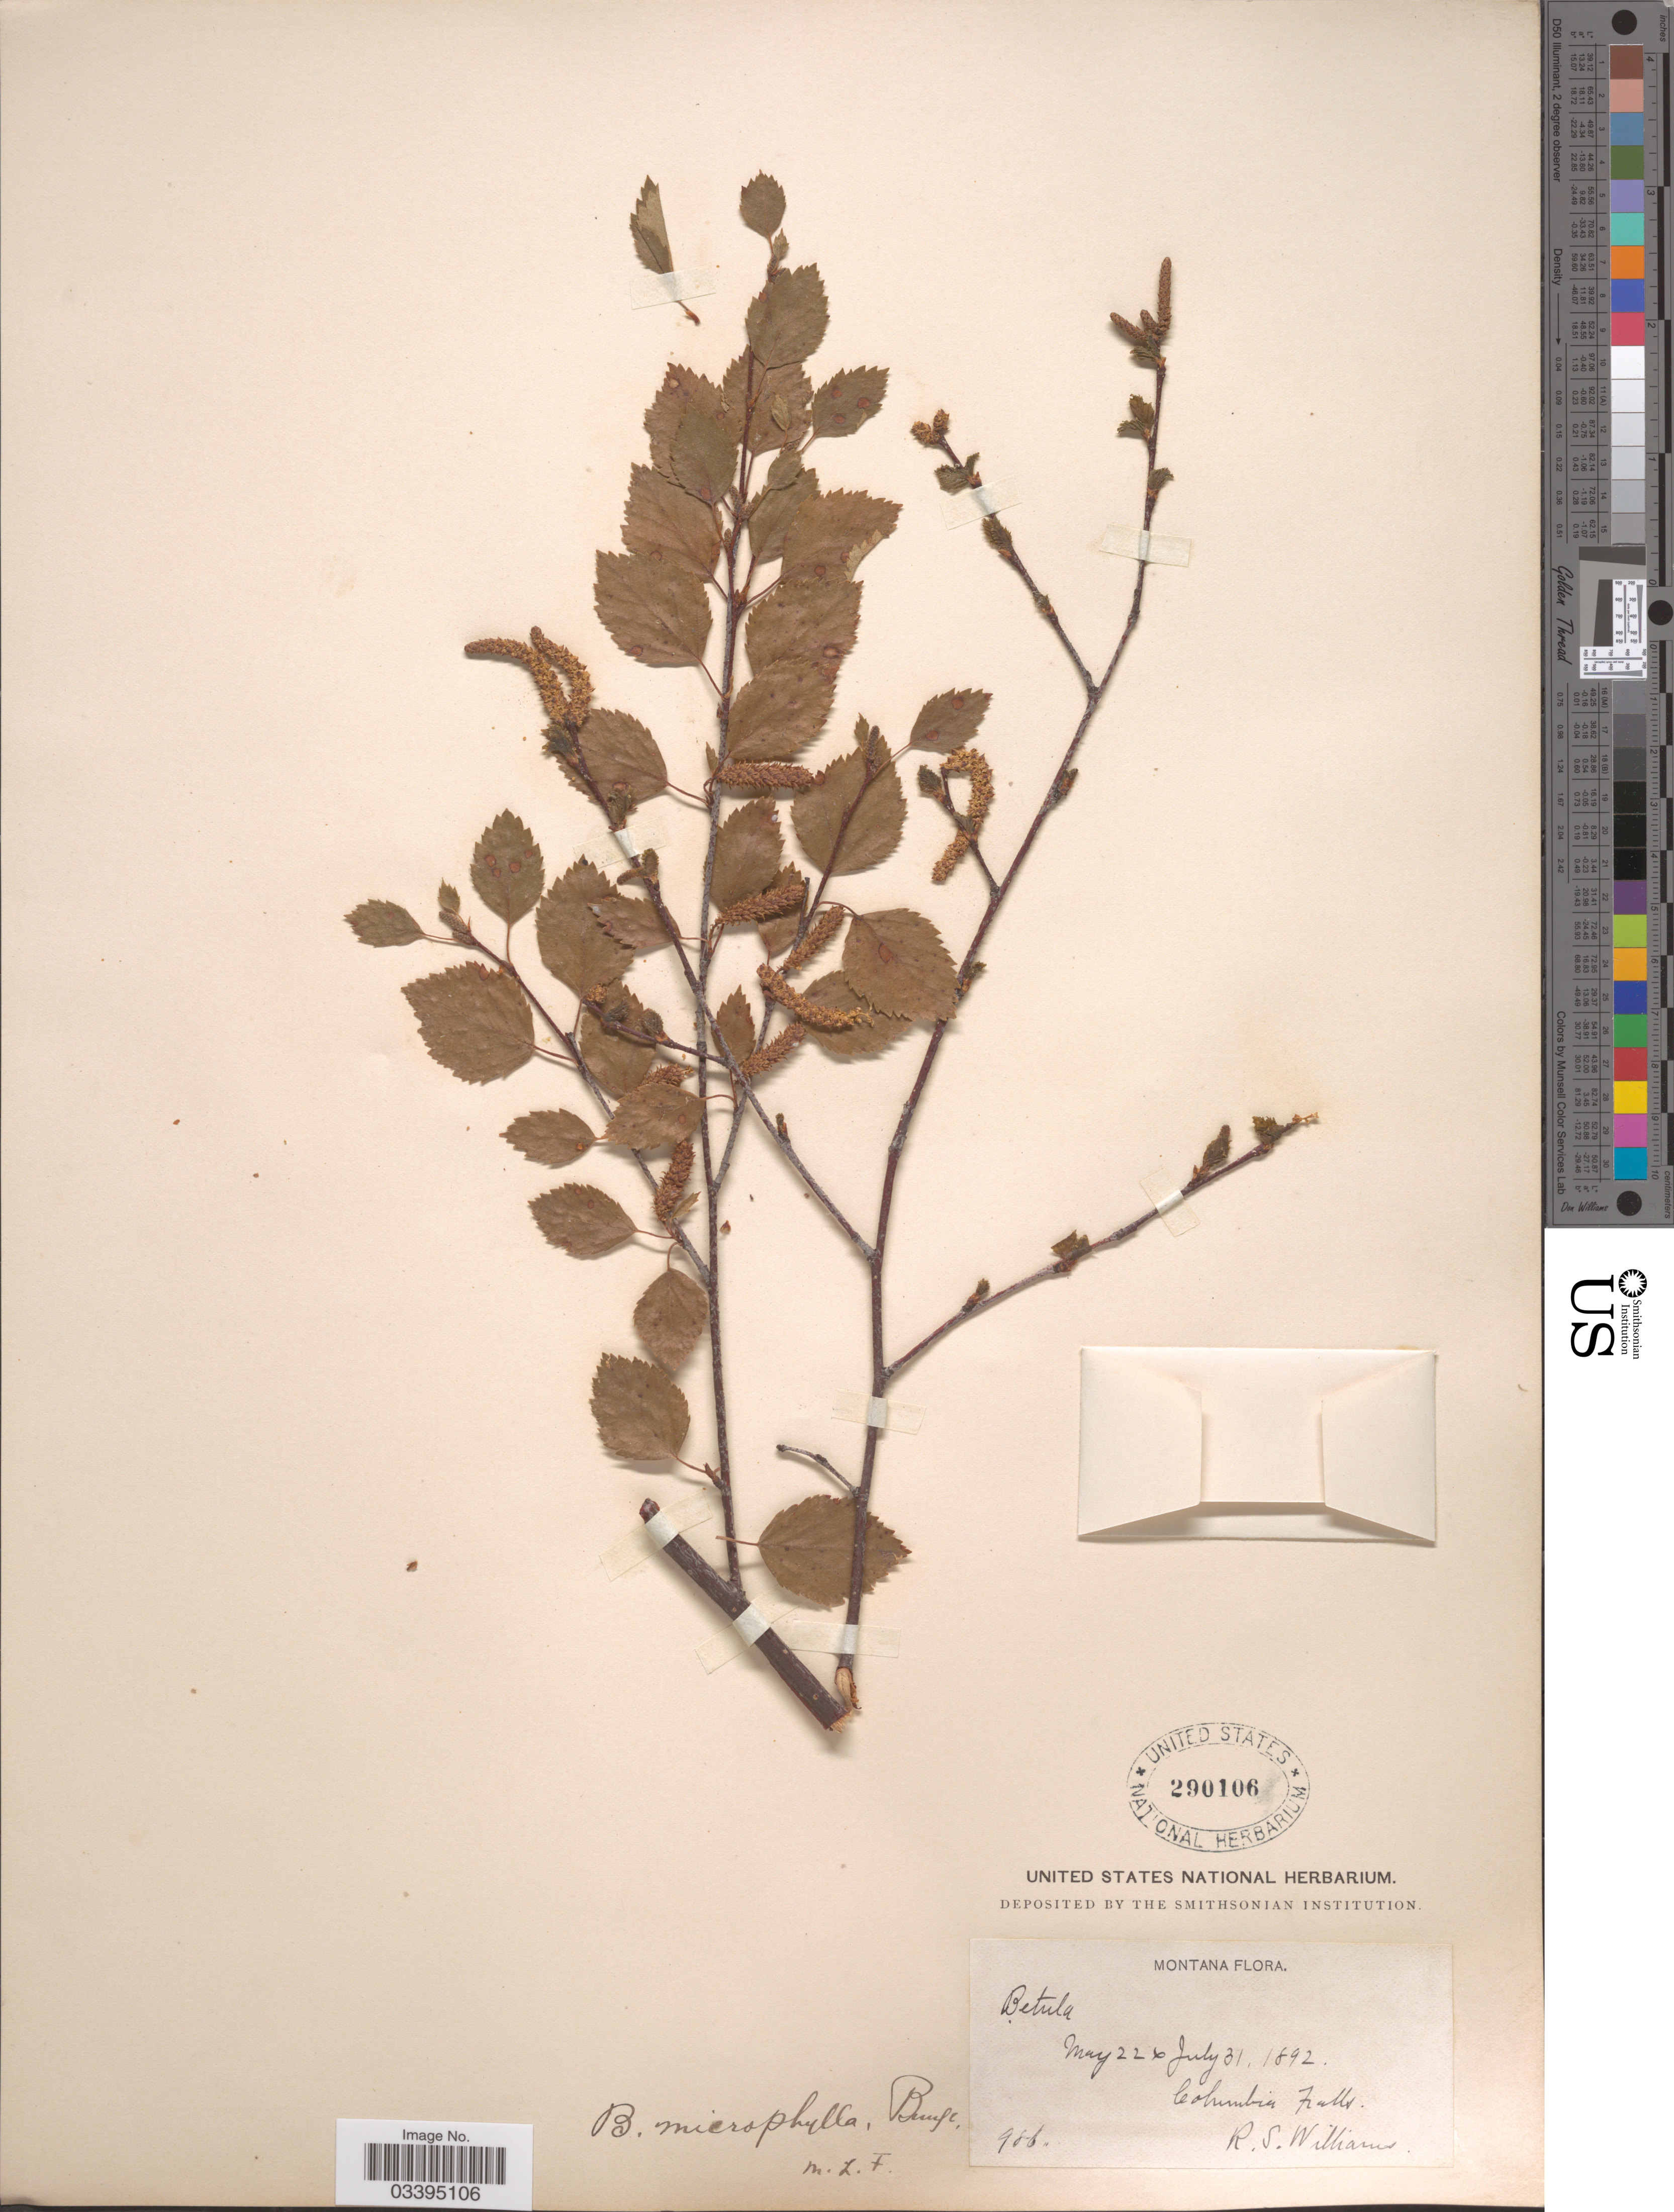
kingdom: Plantae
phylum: Tracheophyta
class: Magnoliopsida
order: Fagales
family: Betulaceae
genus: Betula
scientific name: Betula fontinalis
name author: Sarg.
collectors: R. S. Williams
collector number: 986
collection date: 1892-05-22/1892-07-31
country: United States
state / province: Montana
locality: Columbia Falls.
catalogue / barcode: US 290106